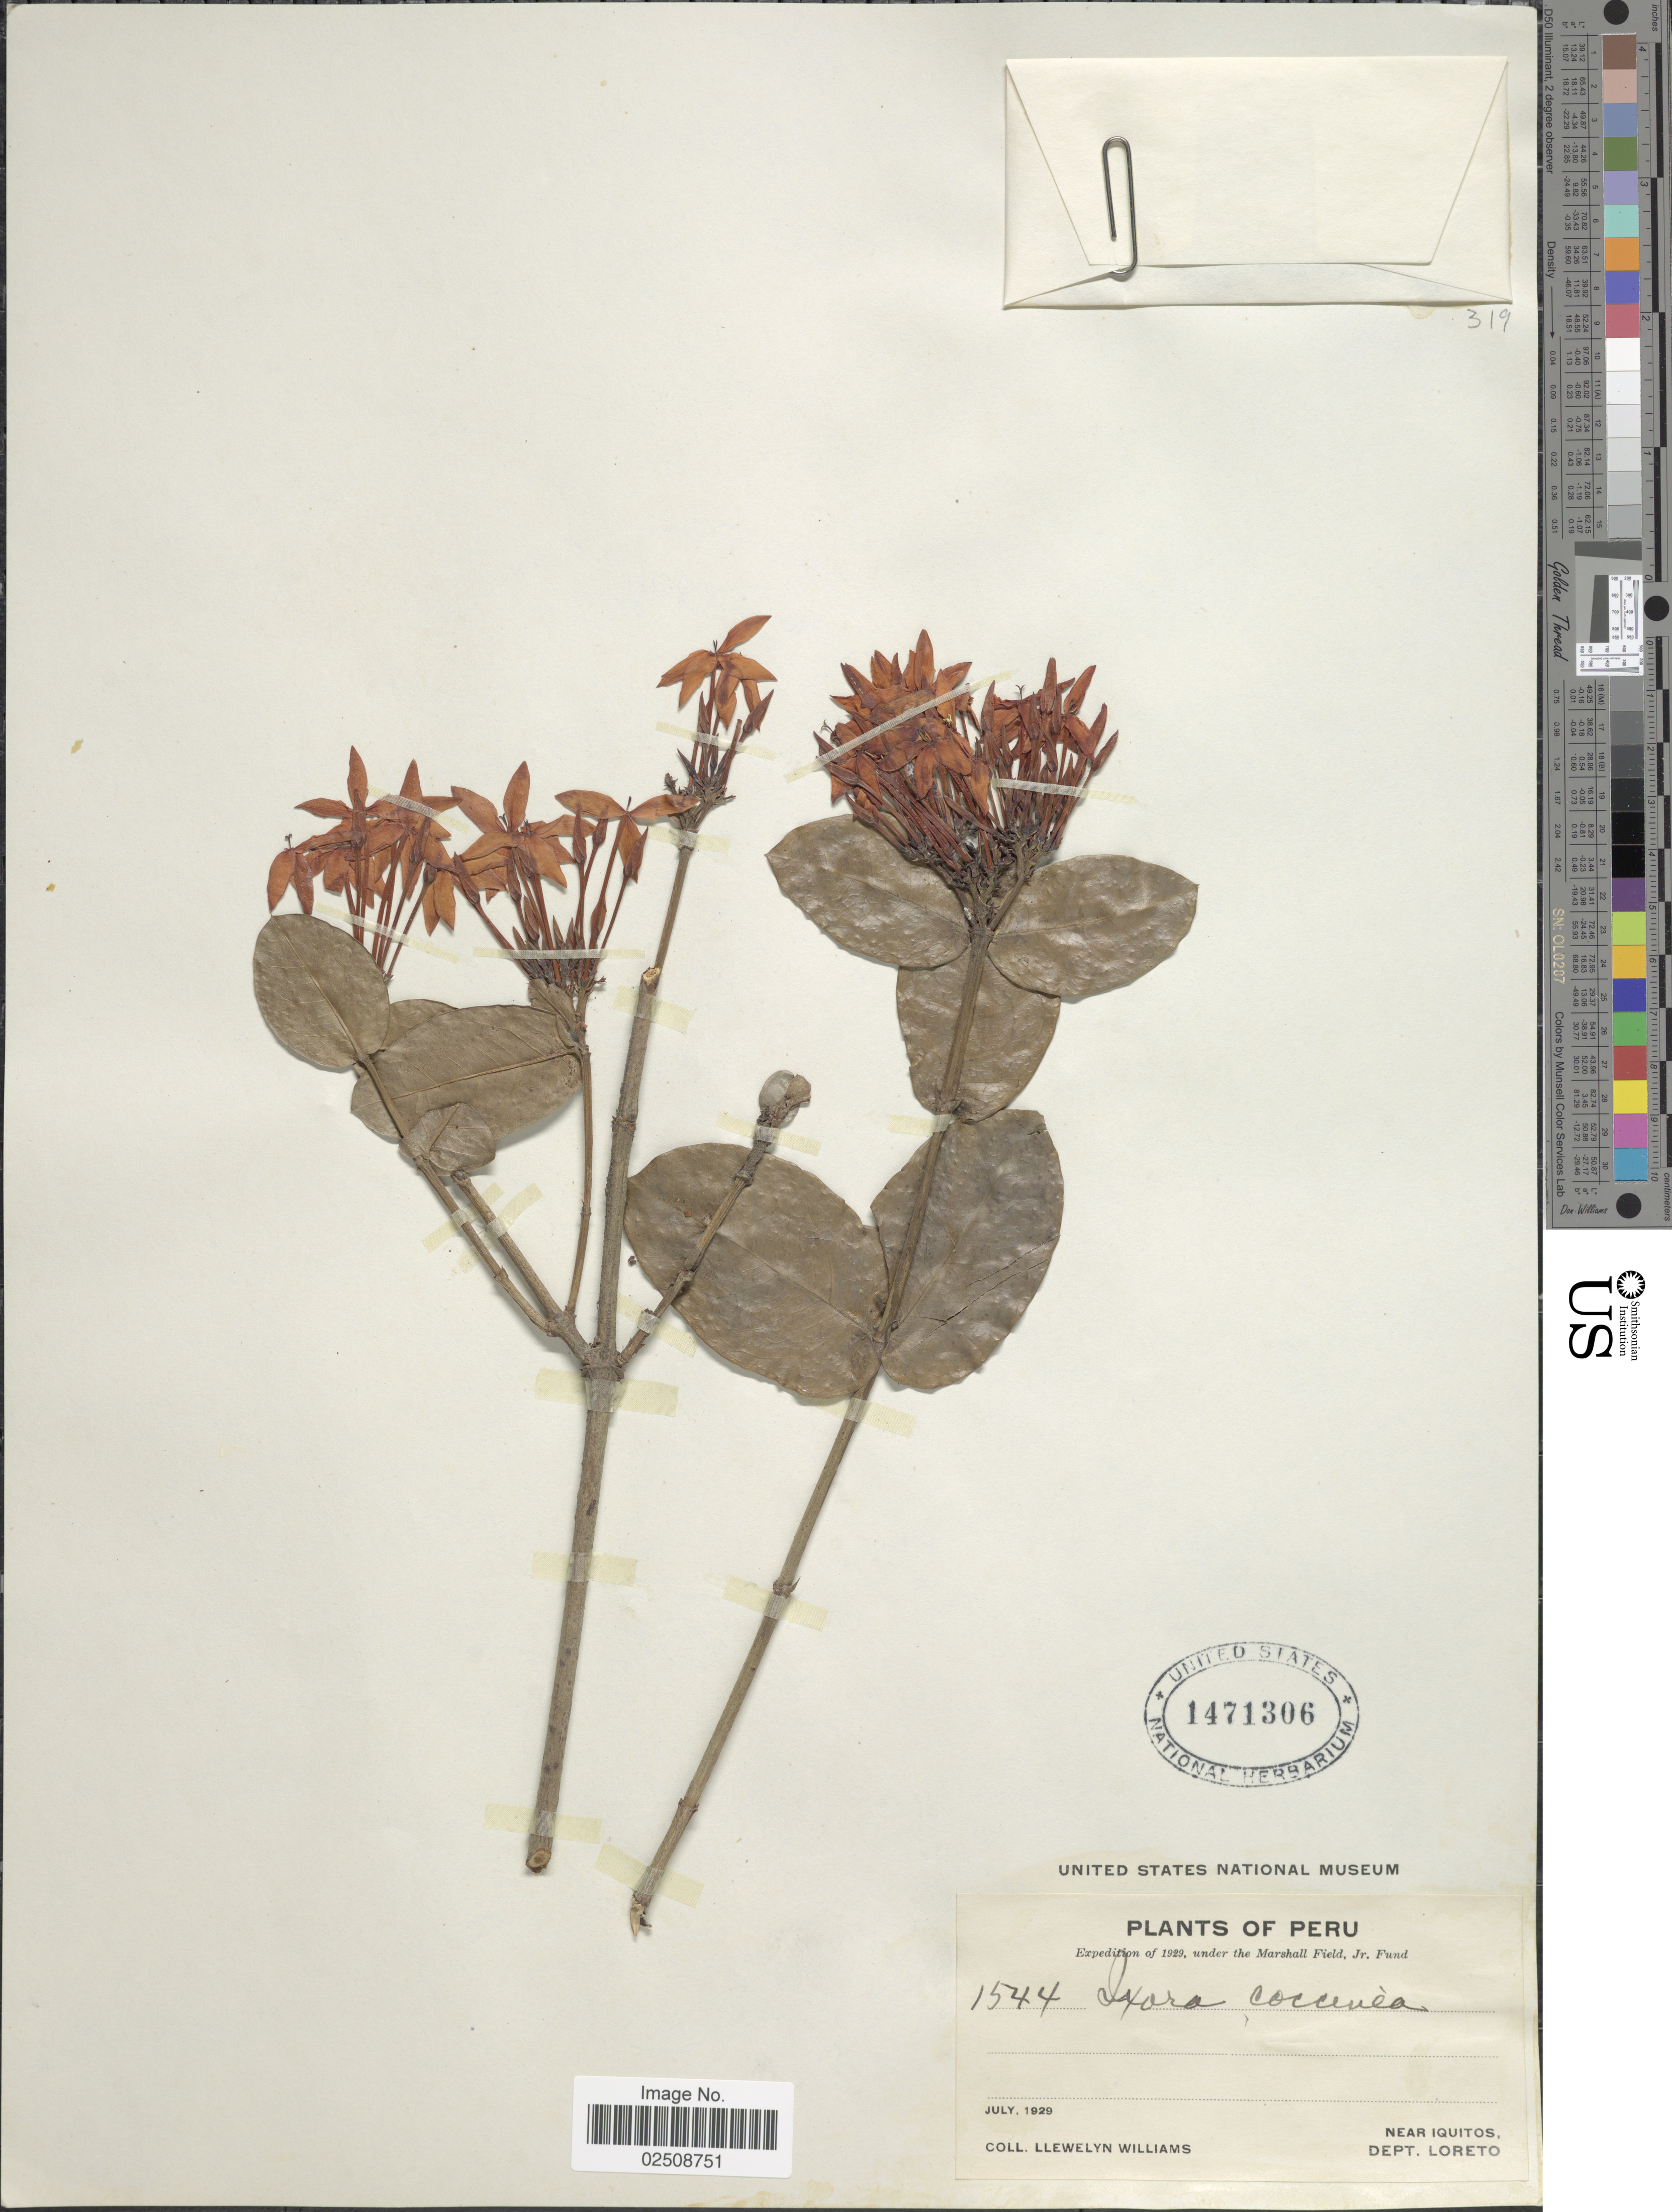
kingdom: Plantae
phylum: Tracheophyta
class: Magnoliopsida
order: Gentianales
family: Rubiaceae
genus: Ixora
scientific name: Ixora coccinea var. coccinea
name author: L.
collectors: Ll. Williams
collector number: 1544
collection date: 1929-07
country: Peru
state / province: Loreto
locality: Near Iquitos, Dept. Loreto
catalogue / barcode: US 1471306